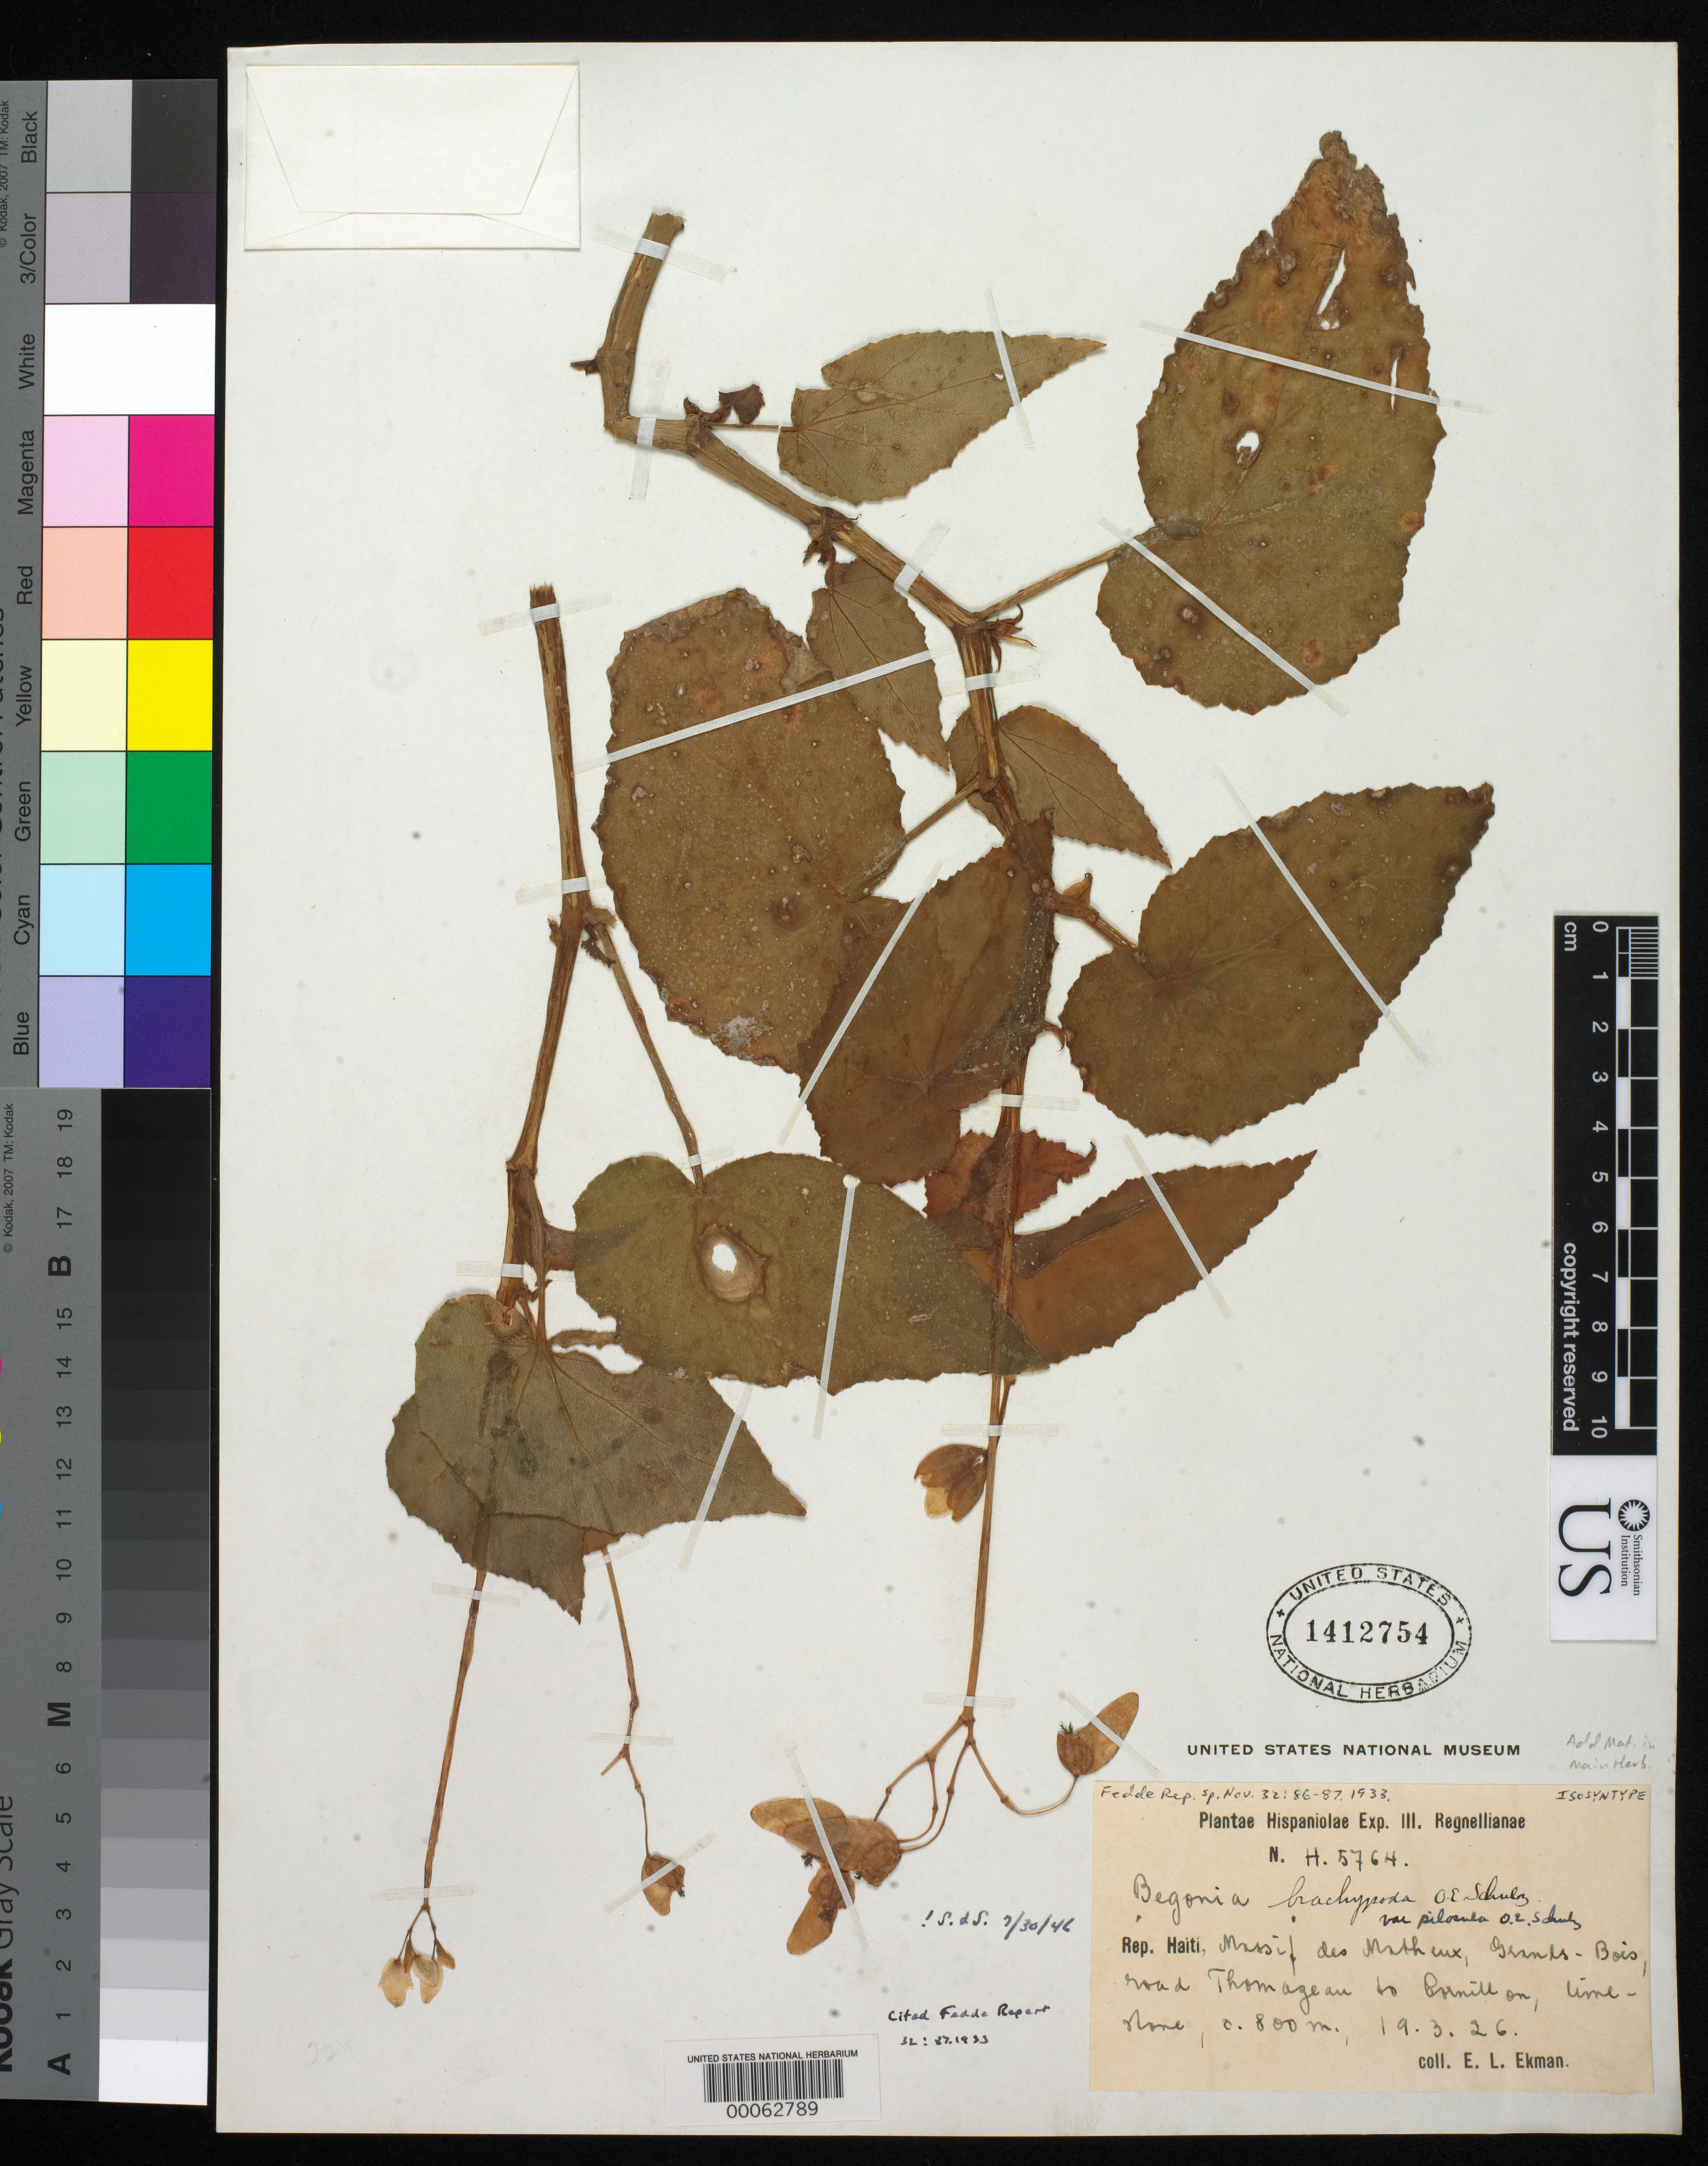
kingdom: Plantae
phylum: Tracheophyta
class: Magnoliopsida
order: Cucurbitales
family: Begoniaceae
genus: Begonia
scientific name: Begonia brachypoda var. pilosula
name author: O.E. Schulz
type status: Isosyntype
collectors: E. L. Ekman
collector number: H 5764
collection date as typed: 19 Mar 1926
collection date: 1926-03-19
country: Haiti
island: Hispaniola Island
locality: Massif des Matheux, Grands-bois, road Thomazeau, Cornillon.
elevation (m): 800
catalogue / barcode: US 1412754